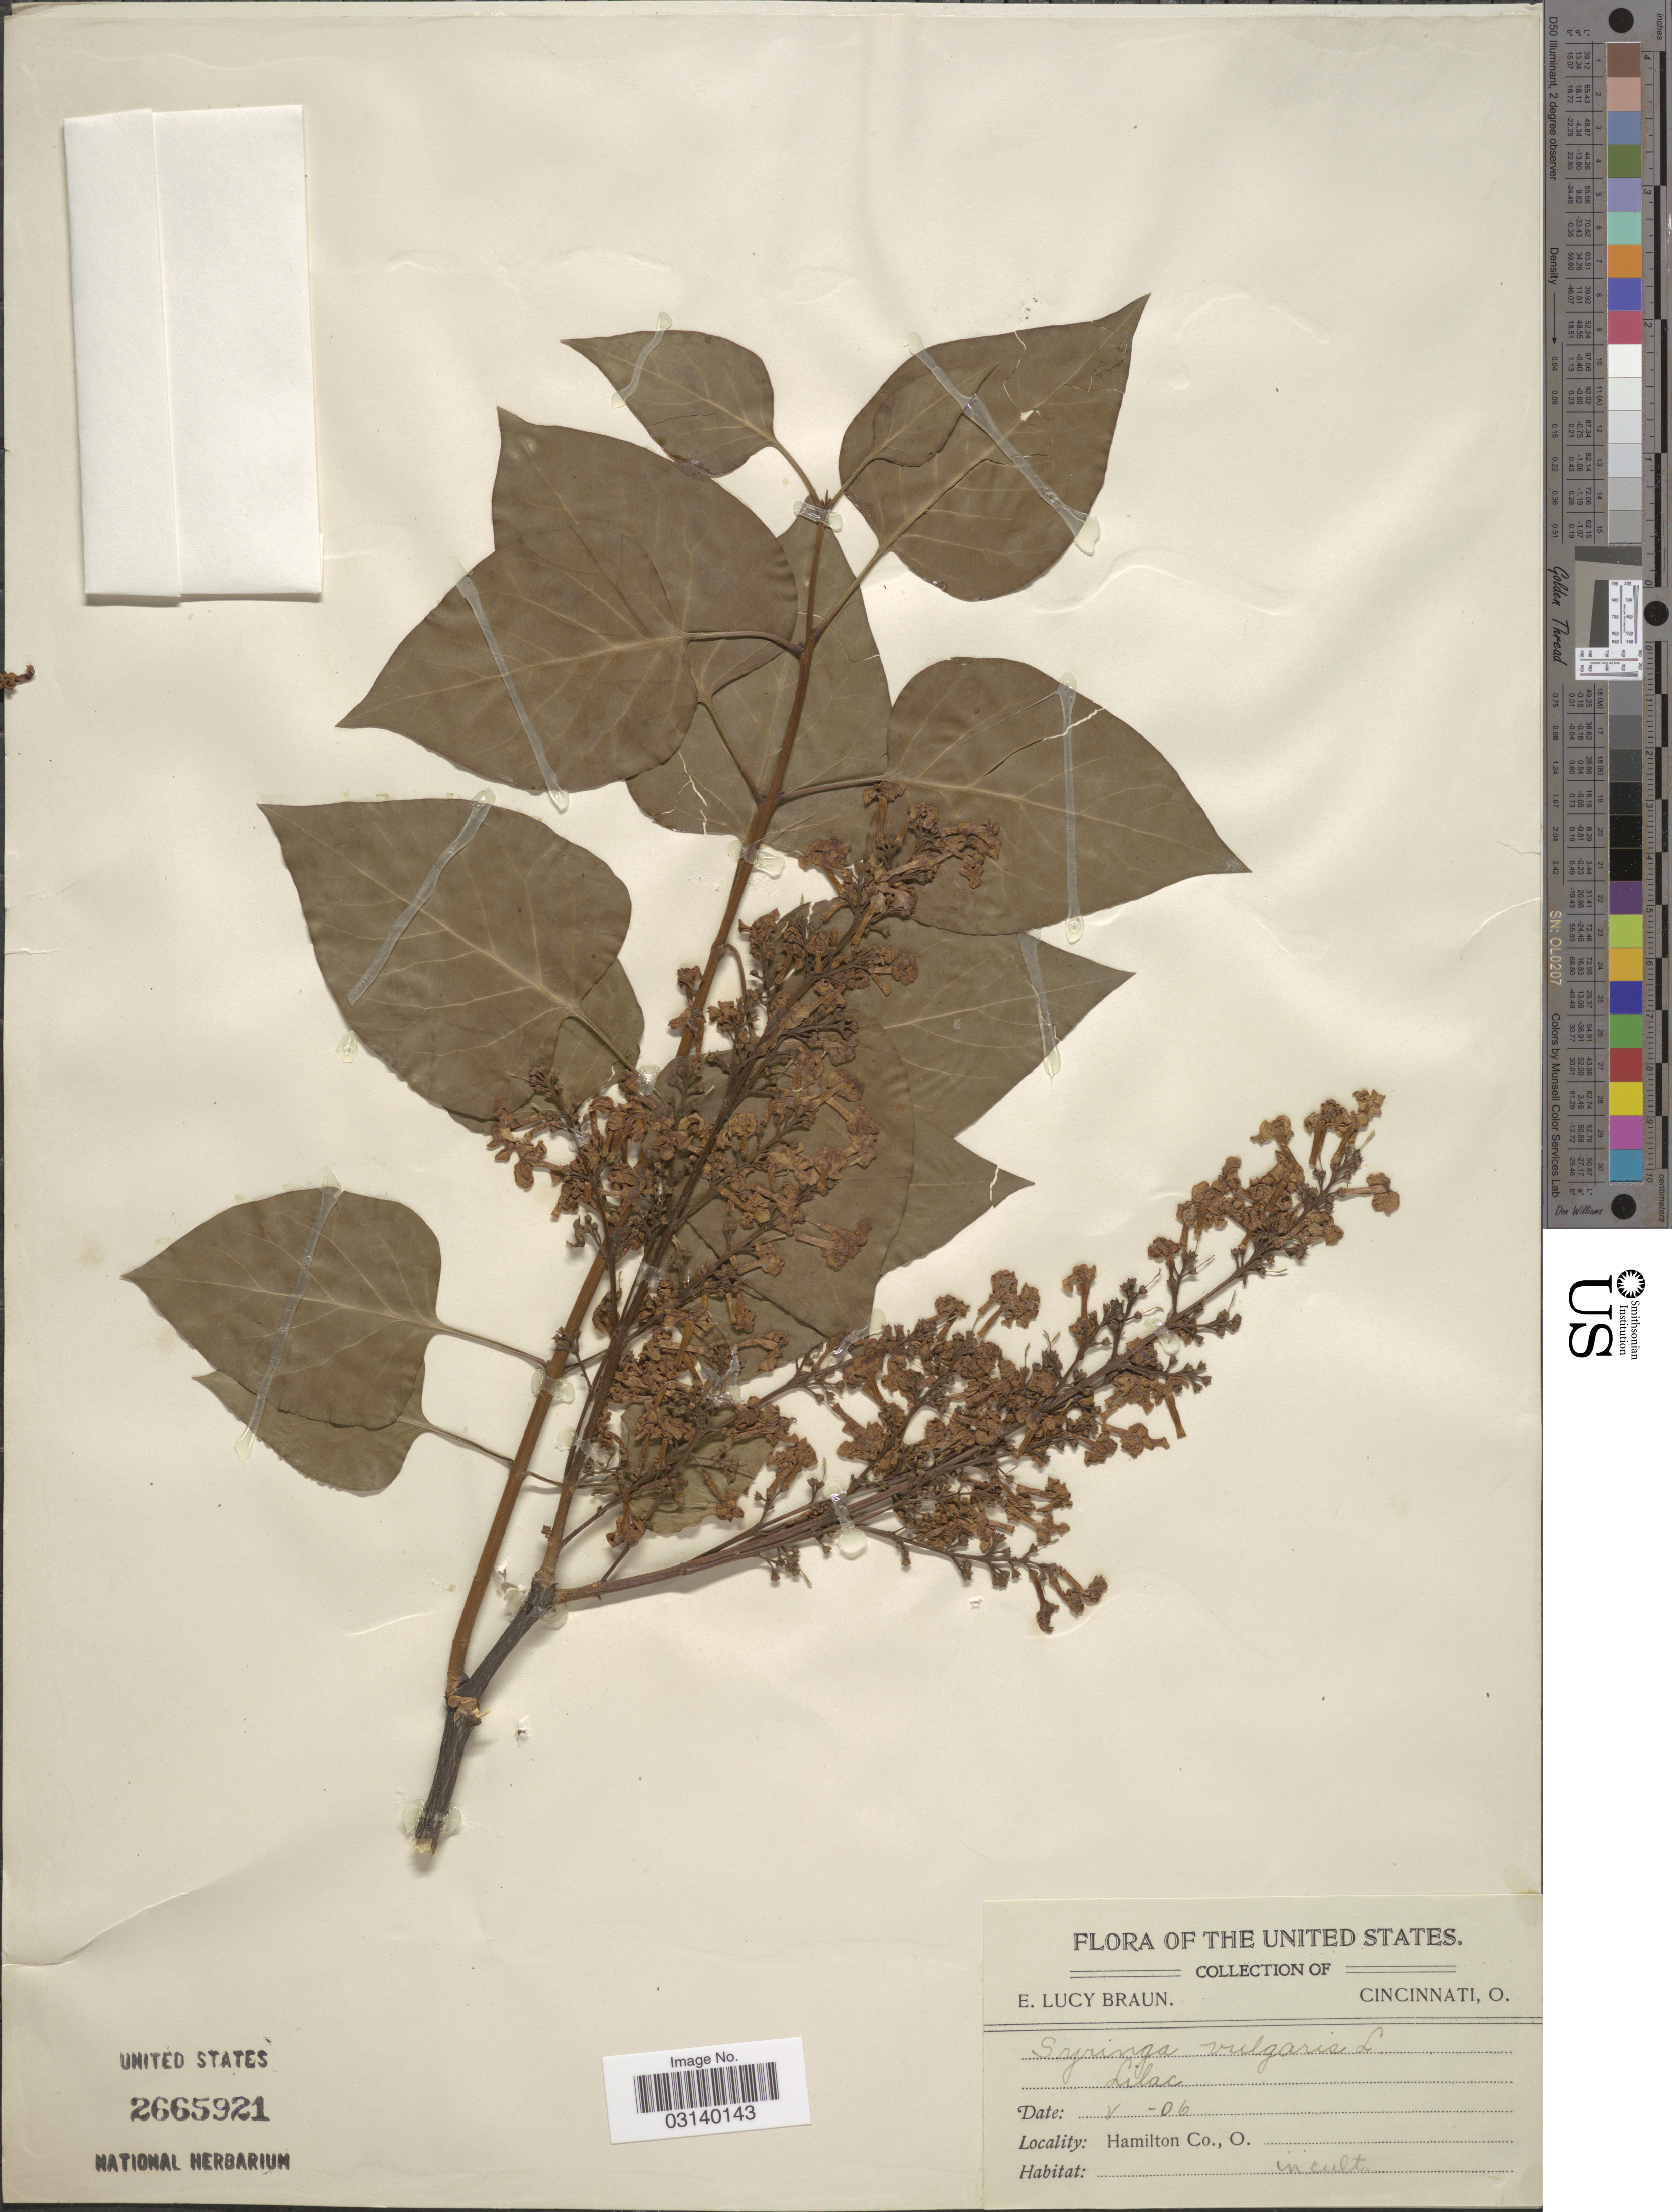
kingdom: Plantae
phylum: Tracheophyta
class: Magnoliopsida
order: Lamiales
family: Oleaceae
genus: Syringa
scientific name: Syringa vulgaris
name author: L.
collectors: E. Braun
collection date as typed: Transcribed d/m/y: /5/6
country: United States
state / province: Ohio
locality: Hamilton Co.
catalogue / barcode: US 2665921